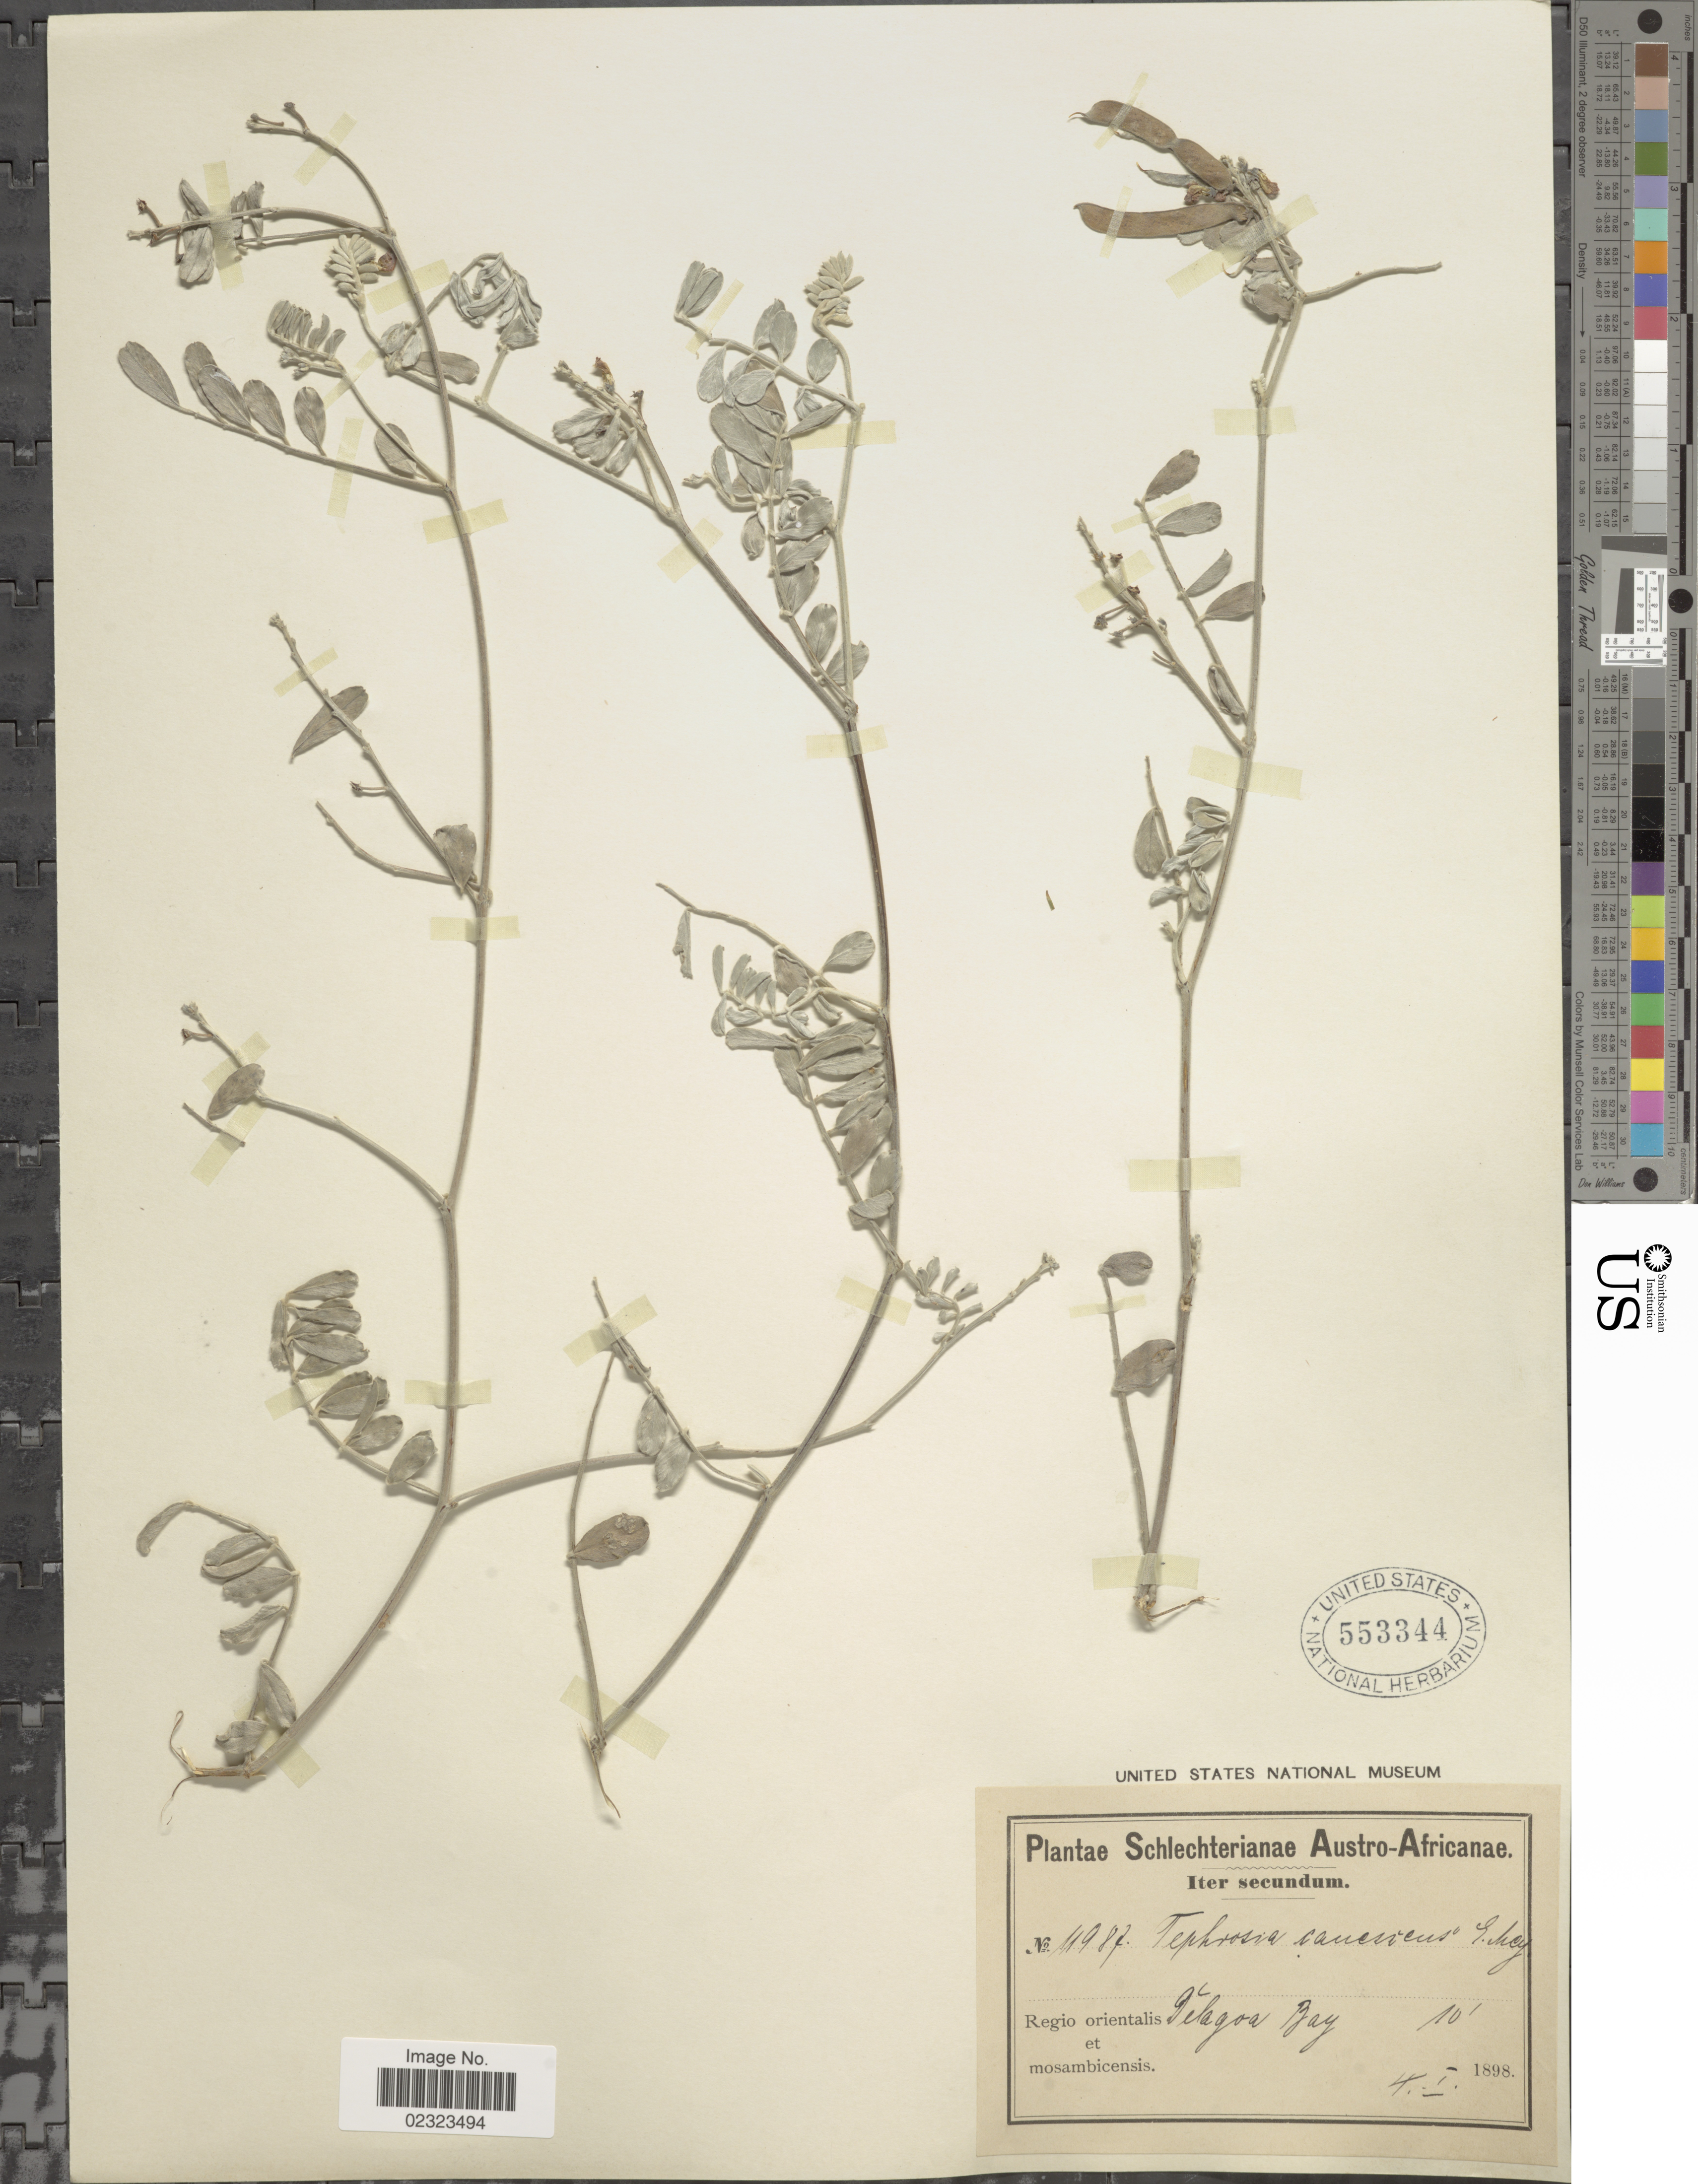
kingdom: Plantae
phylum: Tracheophyta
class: Magnoliopsida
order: Fabales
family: Fabaceae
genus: Tephrosia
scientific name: Tephrosia canescens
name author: E. Mey.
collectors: Schlechter, --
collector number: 11987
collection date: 1897-01-04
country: Mozambique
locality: Austro-Africanae, Regio orientalis et mosambicensis, Delagoa Bay.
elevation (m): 3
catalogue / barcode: US 553344